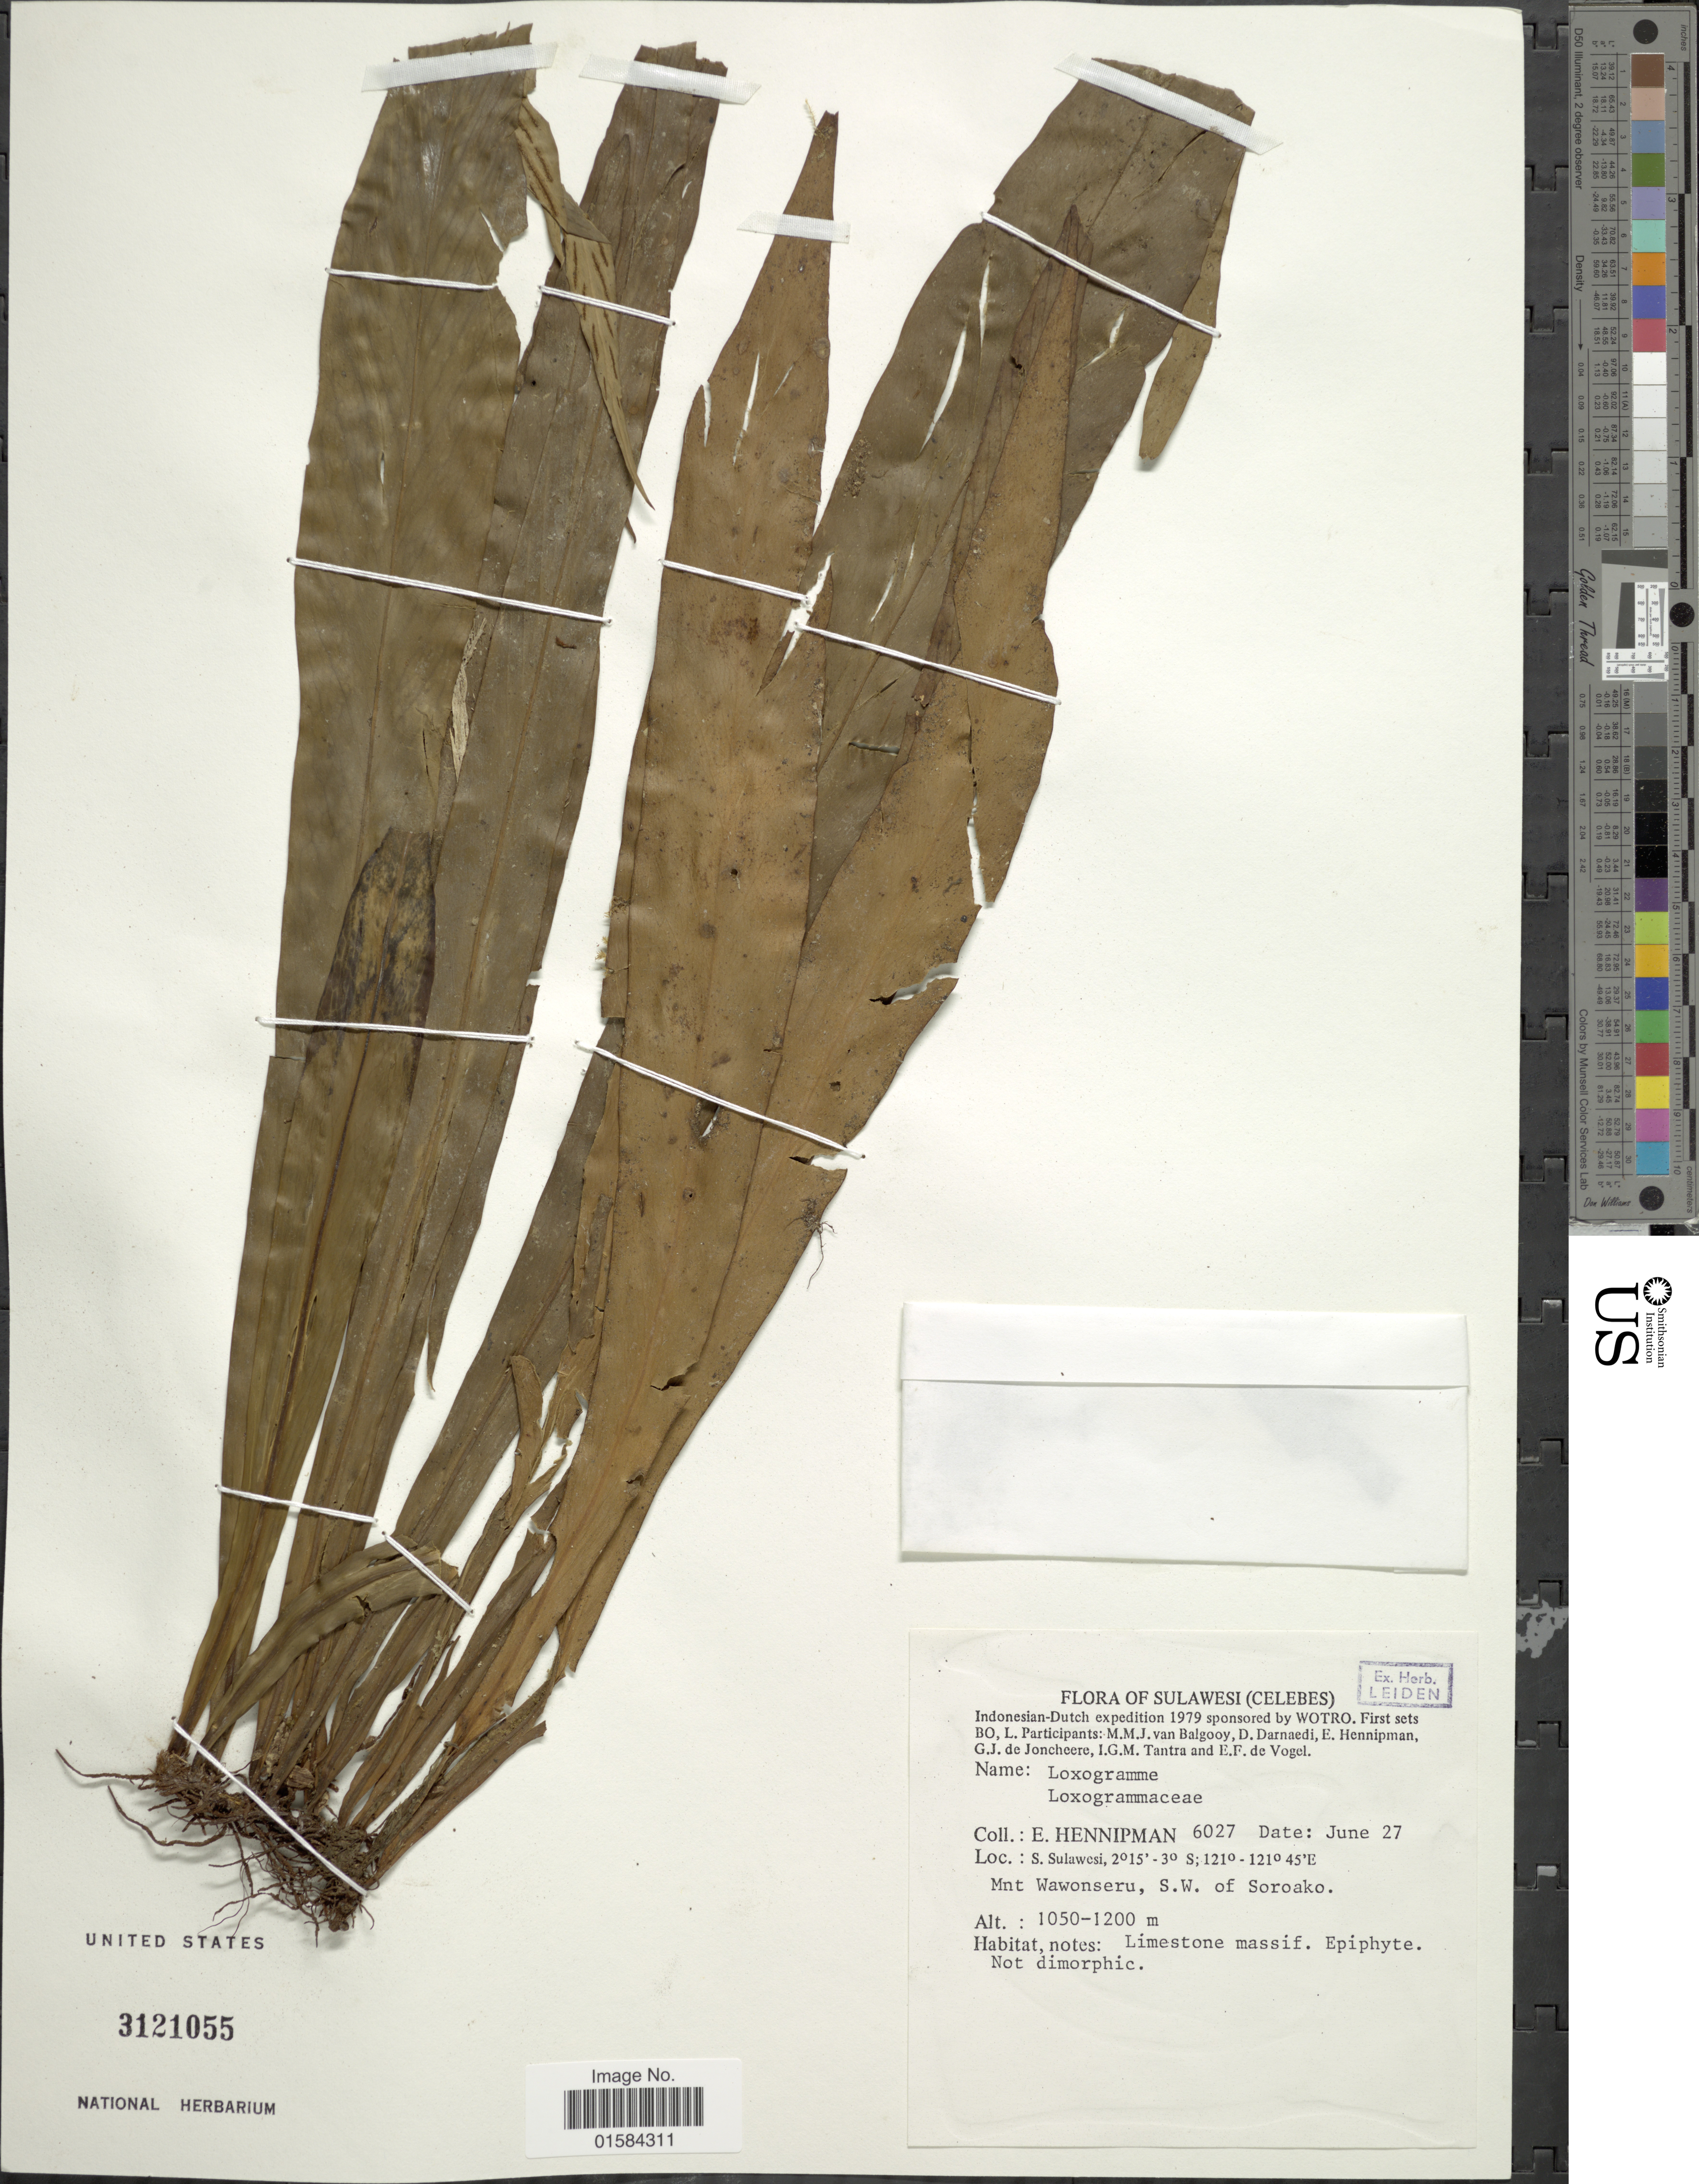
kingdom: Plantae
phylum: Tracheophyta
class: Polypodiopsida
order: Polypodiales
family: Polypodiaceae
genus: Loxogramme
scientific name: Loxogramme sp.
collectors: E. Hennipman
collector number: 6027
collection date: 1979-06-27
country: Indonesia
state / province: Sulawesi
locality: Sulawesi (Celebes), S. Sulawesi, Mnt Wawonseru, S. W. of Soroako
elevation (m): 1050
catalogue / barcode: US 3121055